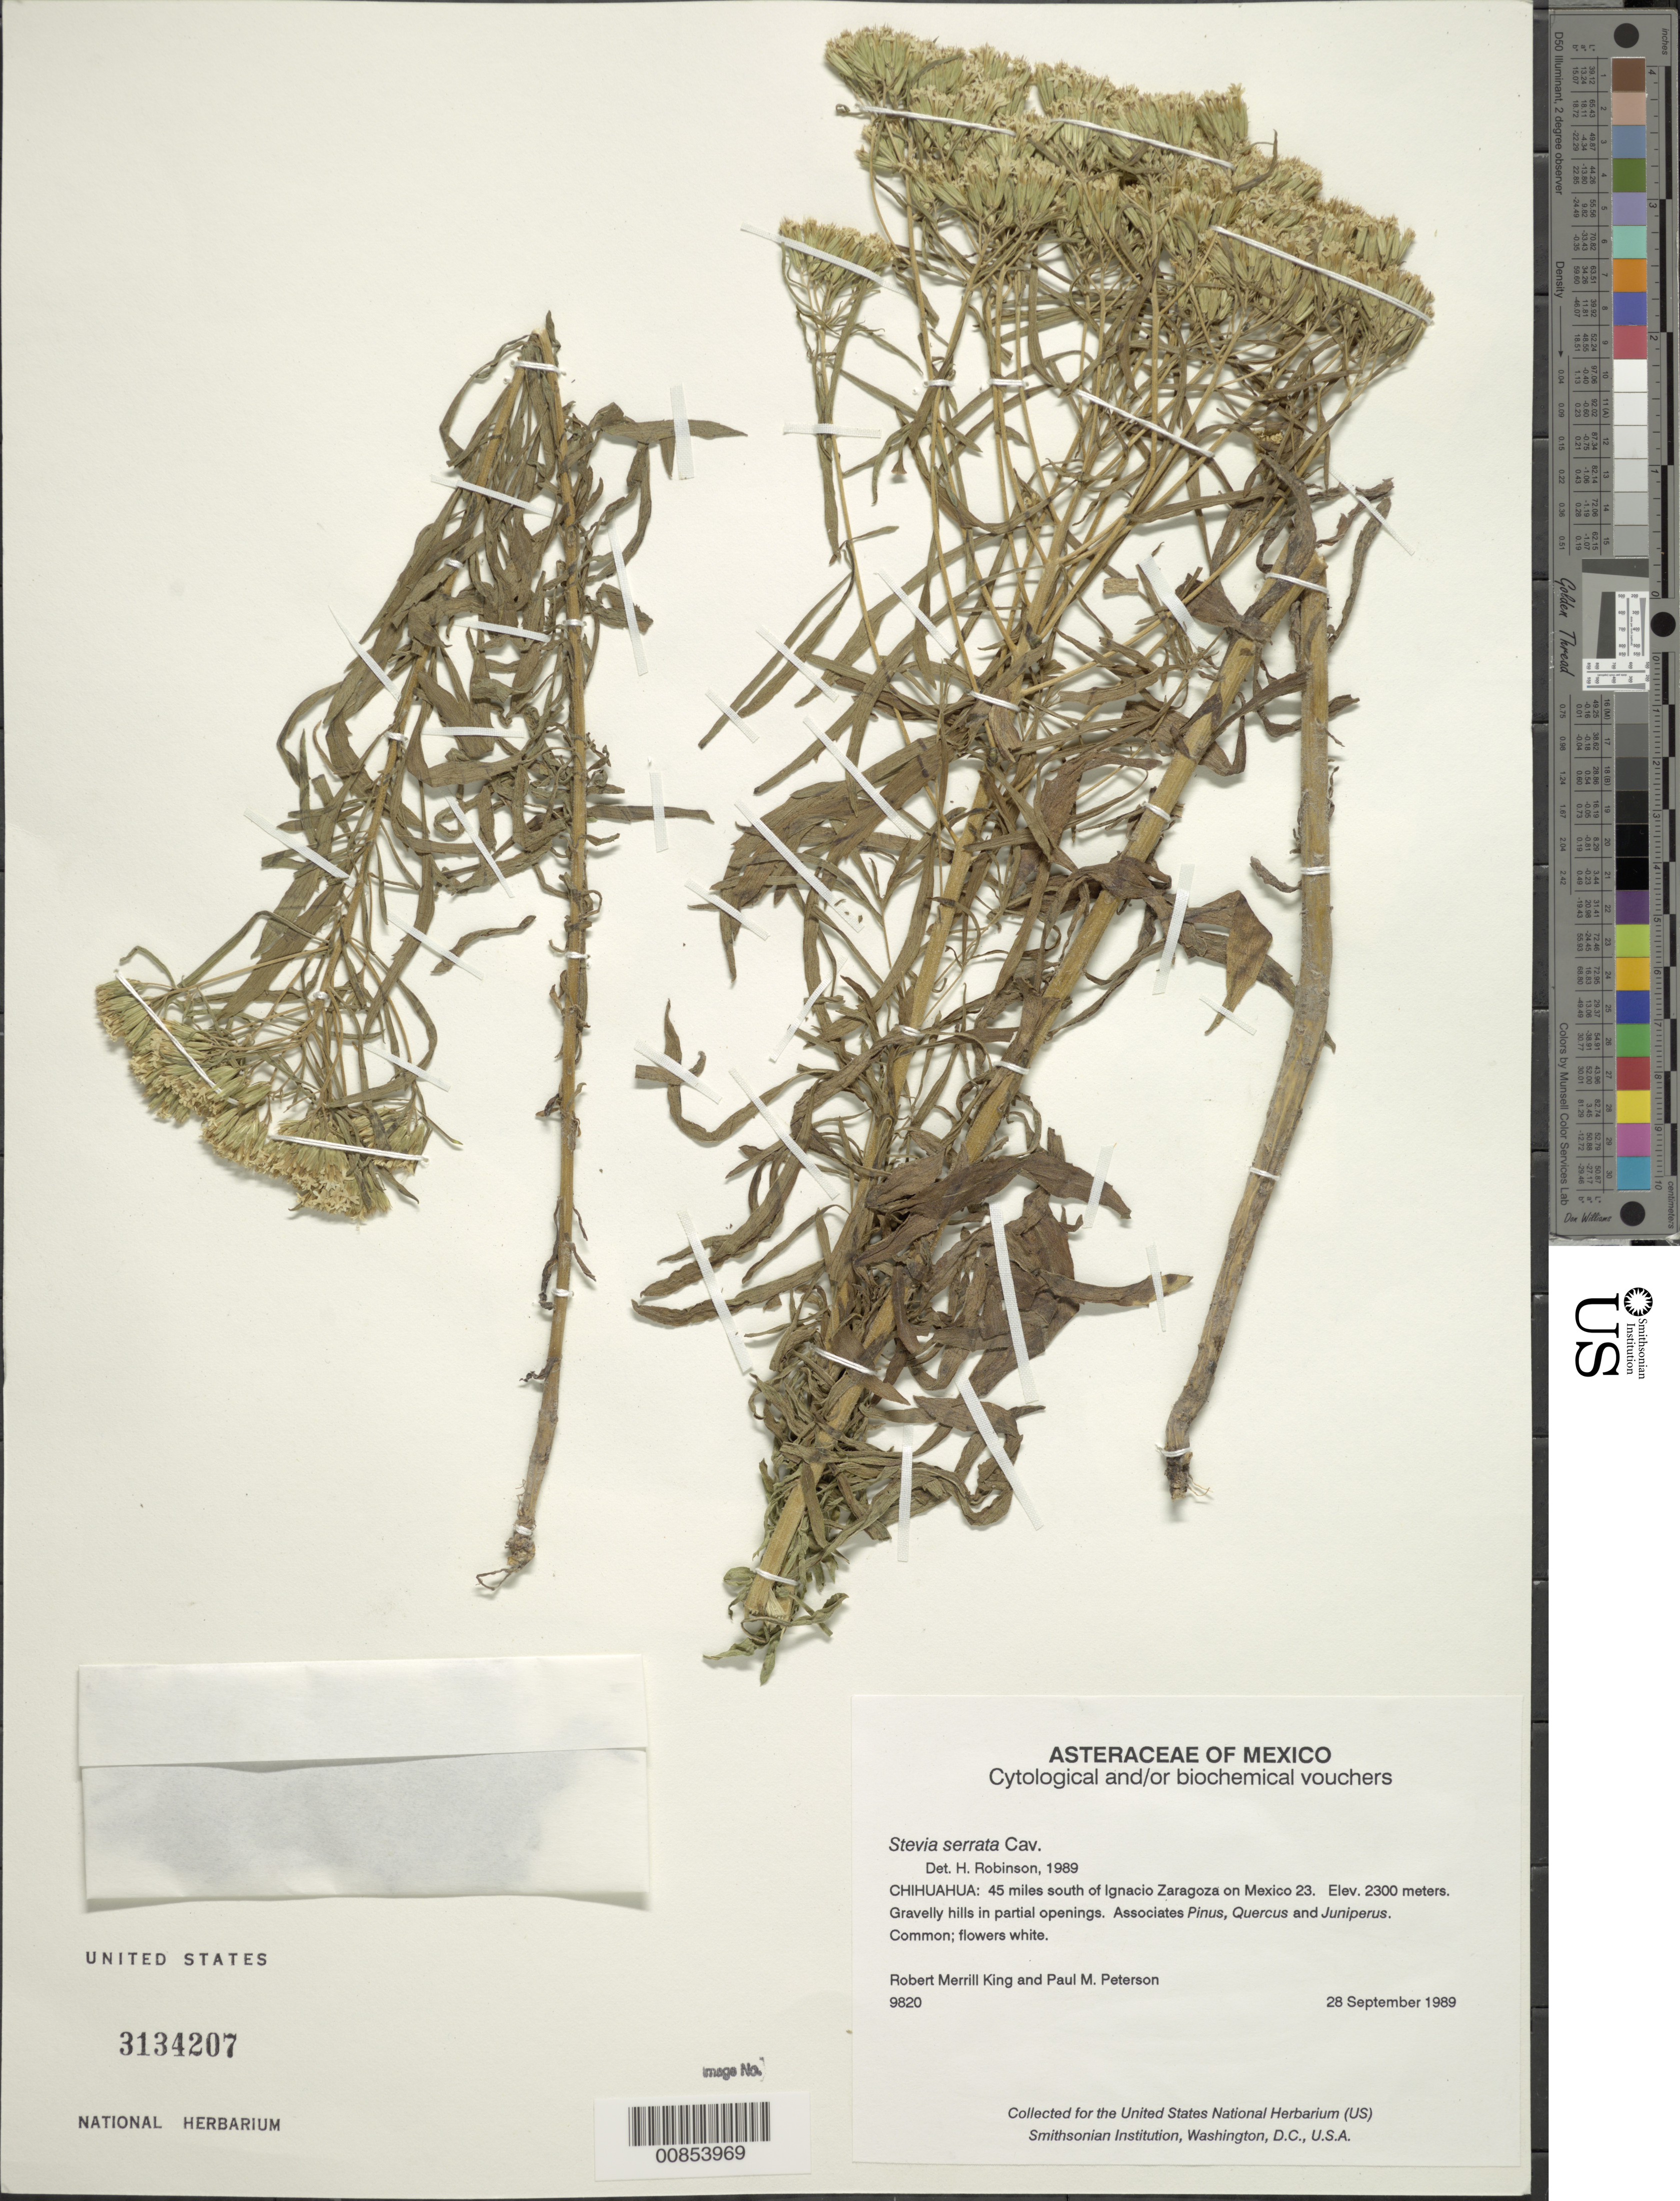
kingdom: Plantae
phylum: Tracheophyta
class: Magnoliopsida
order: Asterales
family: Asteraceae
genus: Stevia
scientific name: Stevia serrata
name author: Cav.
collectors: R. M. King & P. M. Peterson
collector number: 9820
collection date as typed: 28 Sep 1989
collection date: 1989-09-28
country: Mexico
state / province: Chihuahua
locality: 45 miles south of Ignacio Zaragoza on Mexico 23.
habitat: Gravelly hills in partial openings. Associates: Pinus, Quercus and Juniperus.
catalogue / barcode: US 3134207